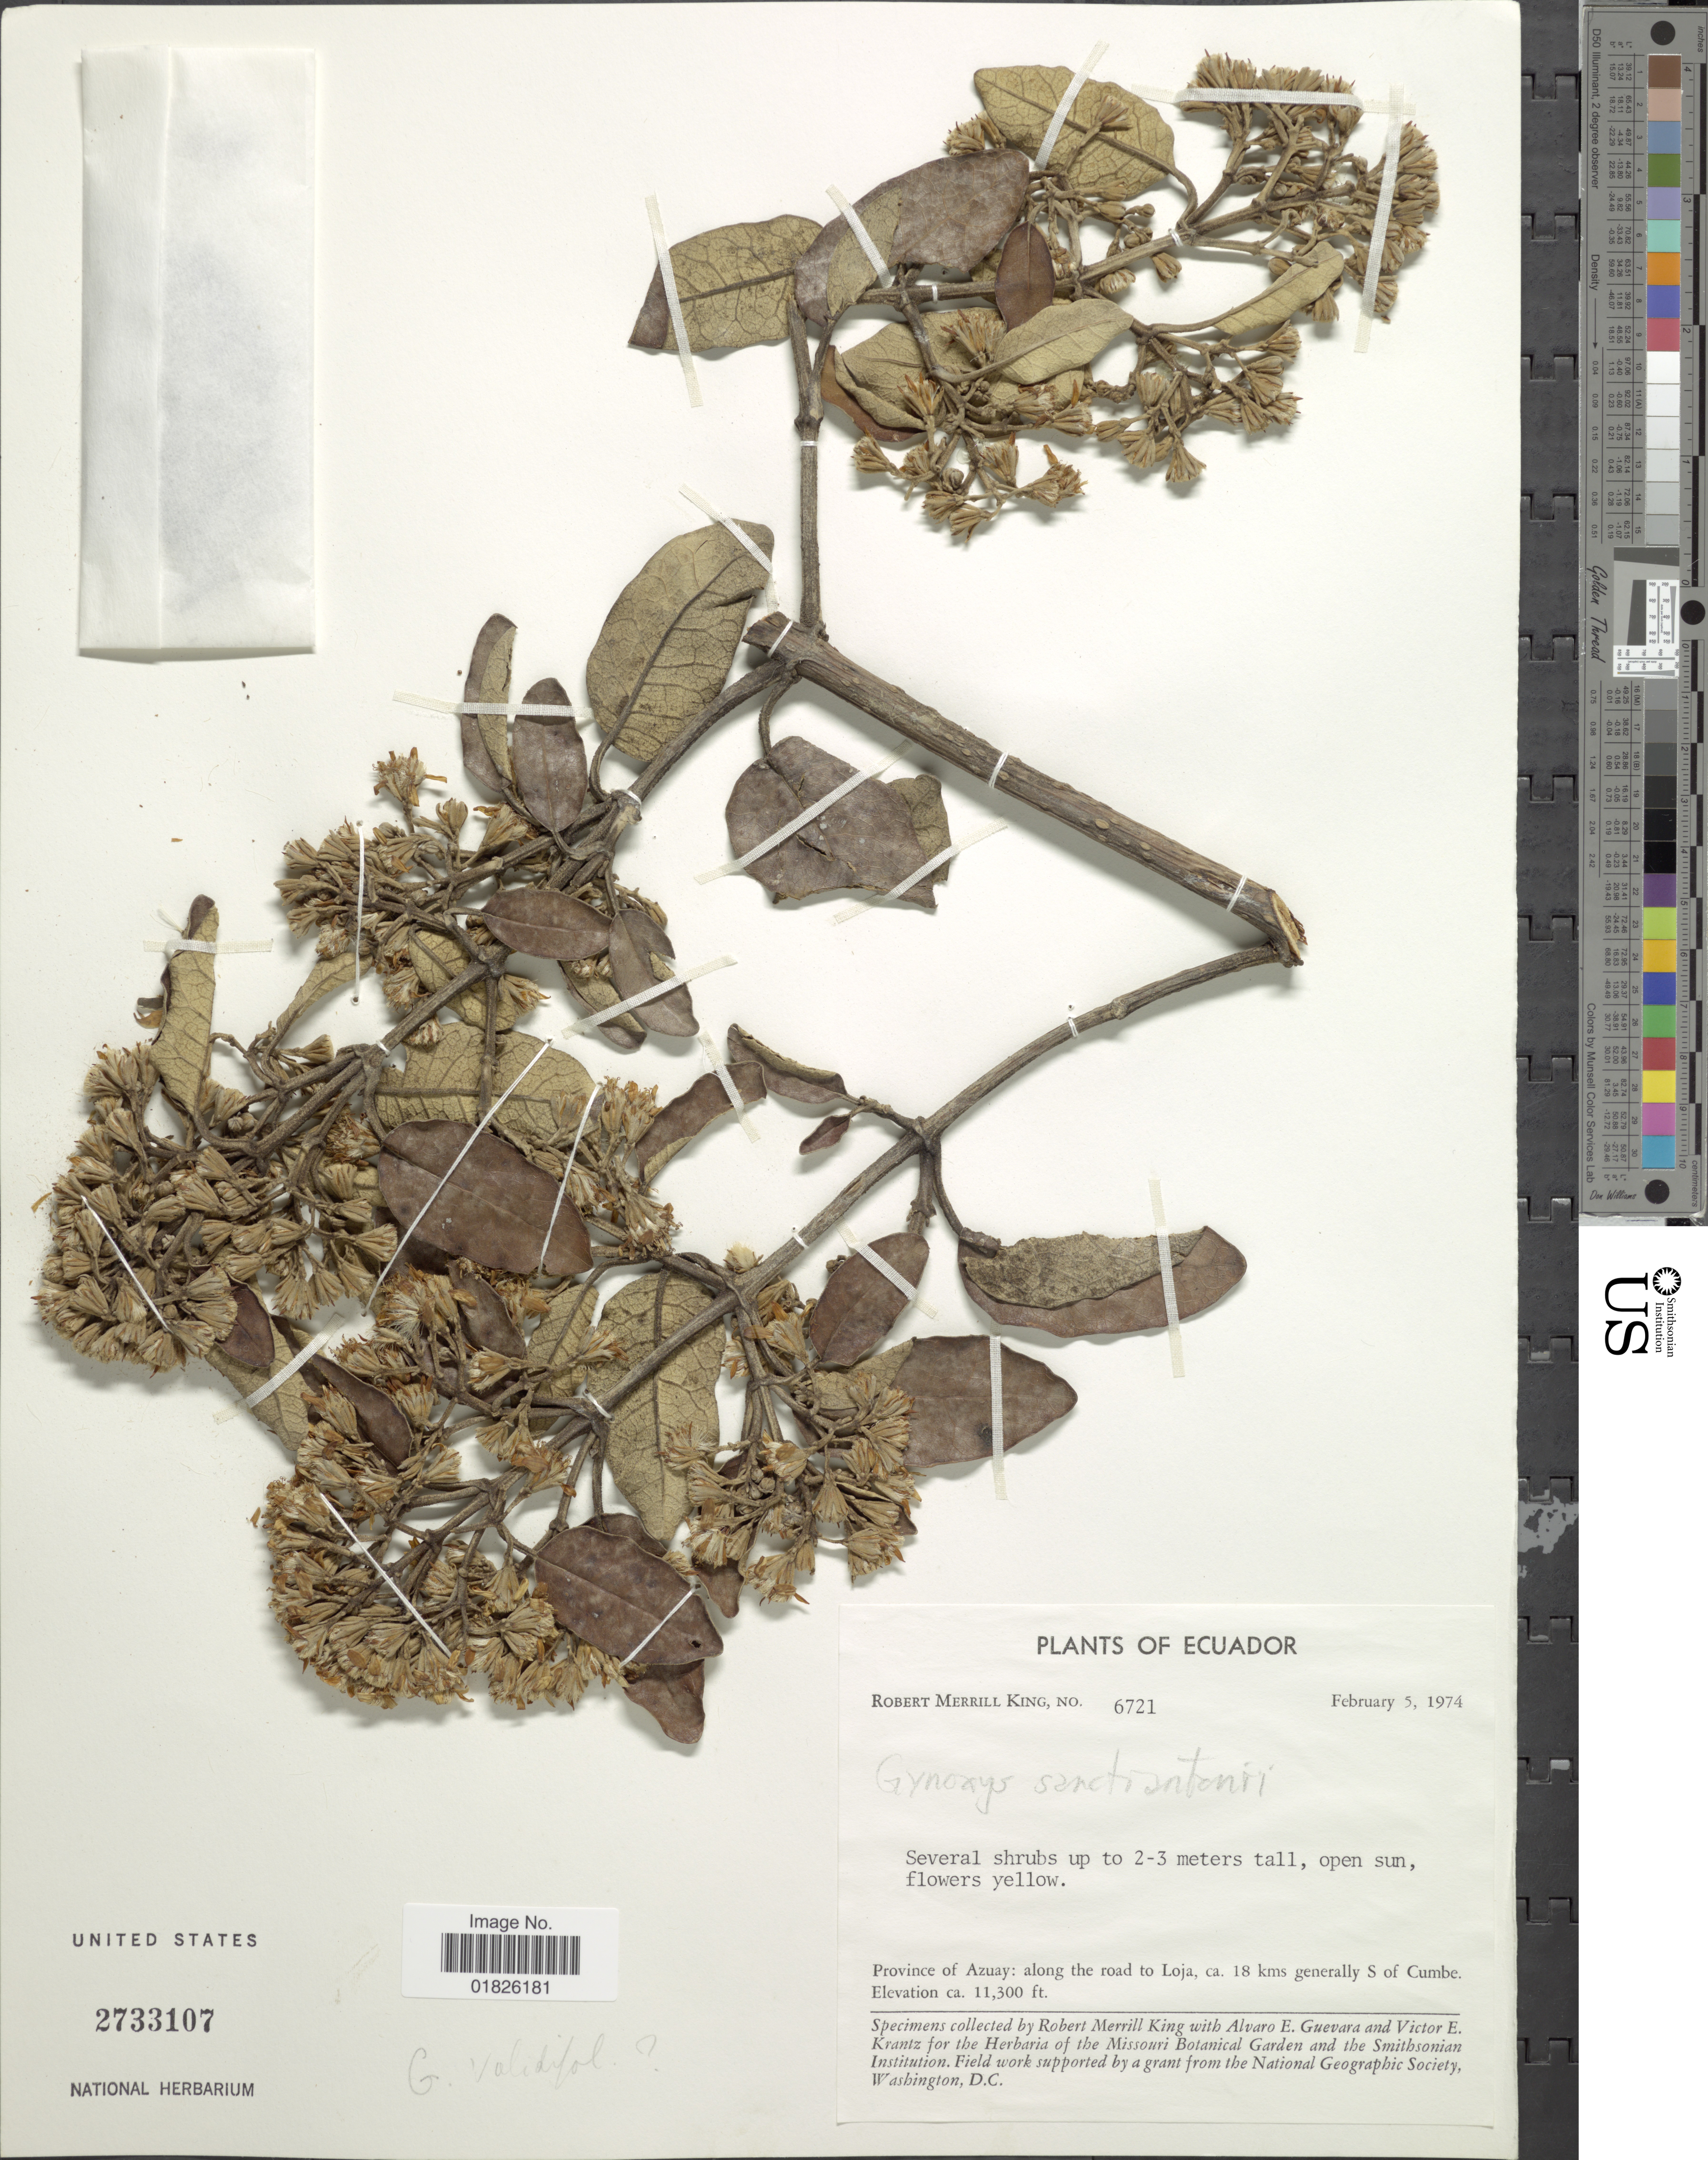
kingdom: Plantae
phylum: Tracheophyta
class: Magnoliopsida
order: Asterales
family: Asteraceae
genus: Gynoxys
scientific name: Gynoxys cuicochensis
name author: Cuatrec.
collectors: R. M. King, A. E. Guevara & V. Krantz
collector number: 6721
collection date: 1974-02-05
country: Ecuador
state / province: Azuay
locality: Along the road to loja, ca. 18 kms generally S of Cumbe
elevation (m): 3444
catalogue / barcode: US 2733107